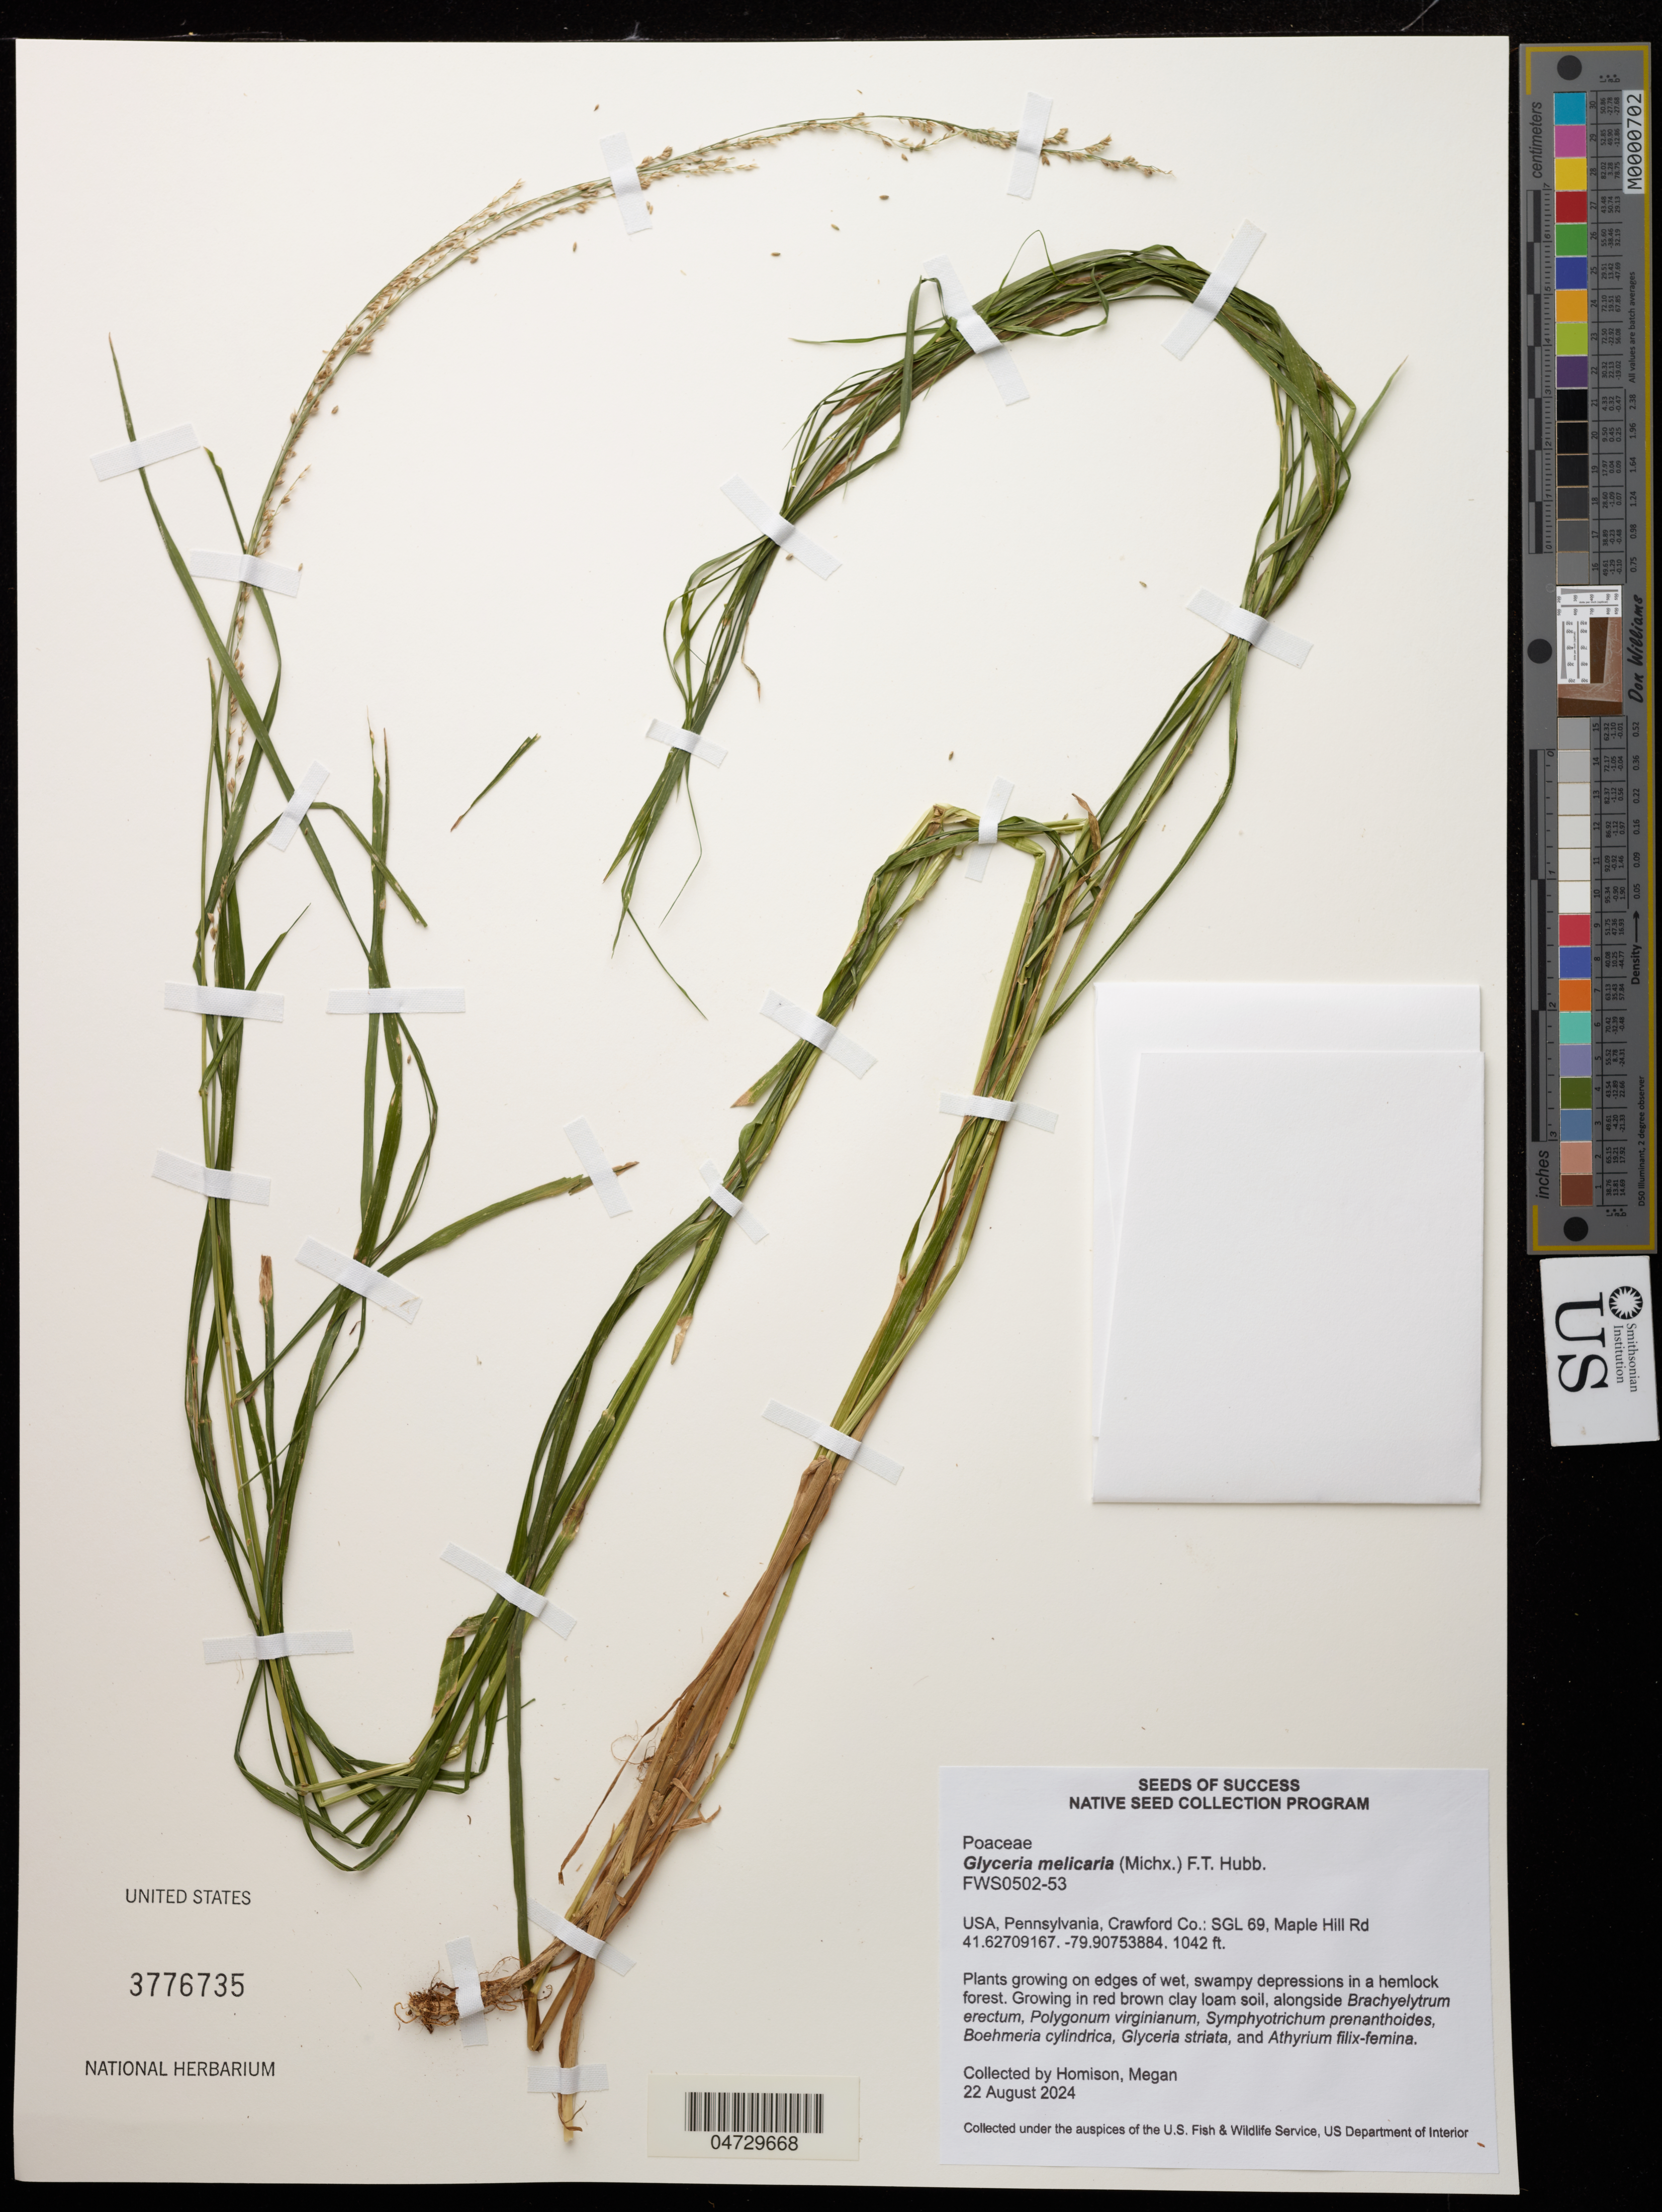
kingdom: Plantae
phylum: Tracheophyta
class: Liliopsida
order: Poales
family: Poaceae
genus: Glyceria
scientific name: Glyceria melicaria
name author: (Michx.) F.T. Hubb.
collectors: M. Homison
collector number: FWS0502-53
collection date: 2024-08-22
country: United States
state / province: Pennsylvania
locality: Crawford Co.: SGL 69, Maple Hill Rd.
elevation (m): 318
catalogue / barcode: US 3776735